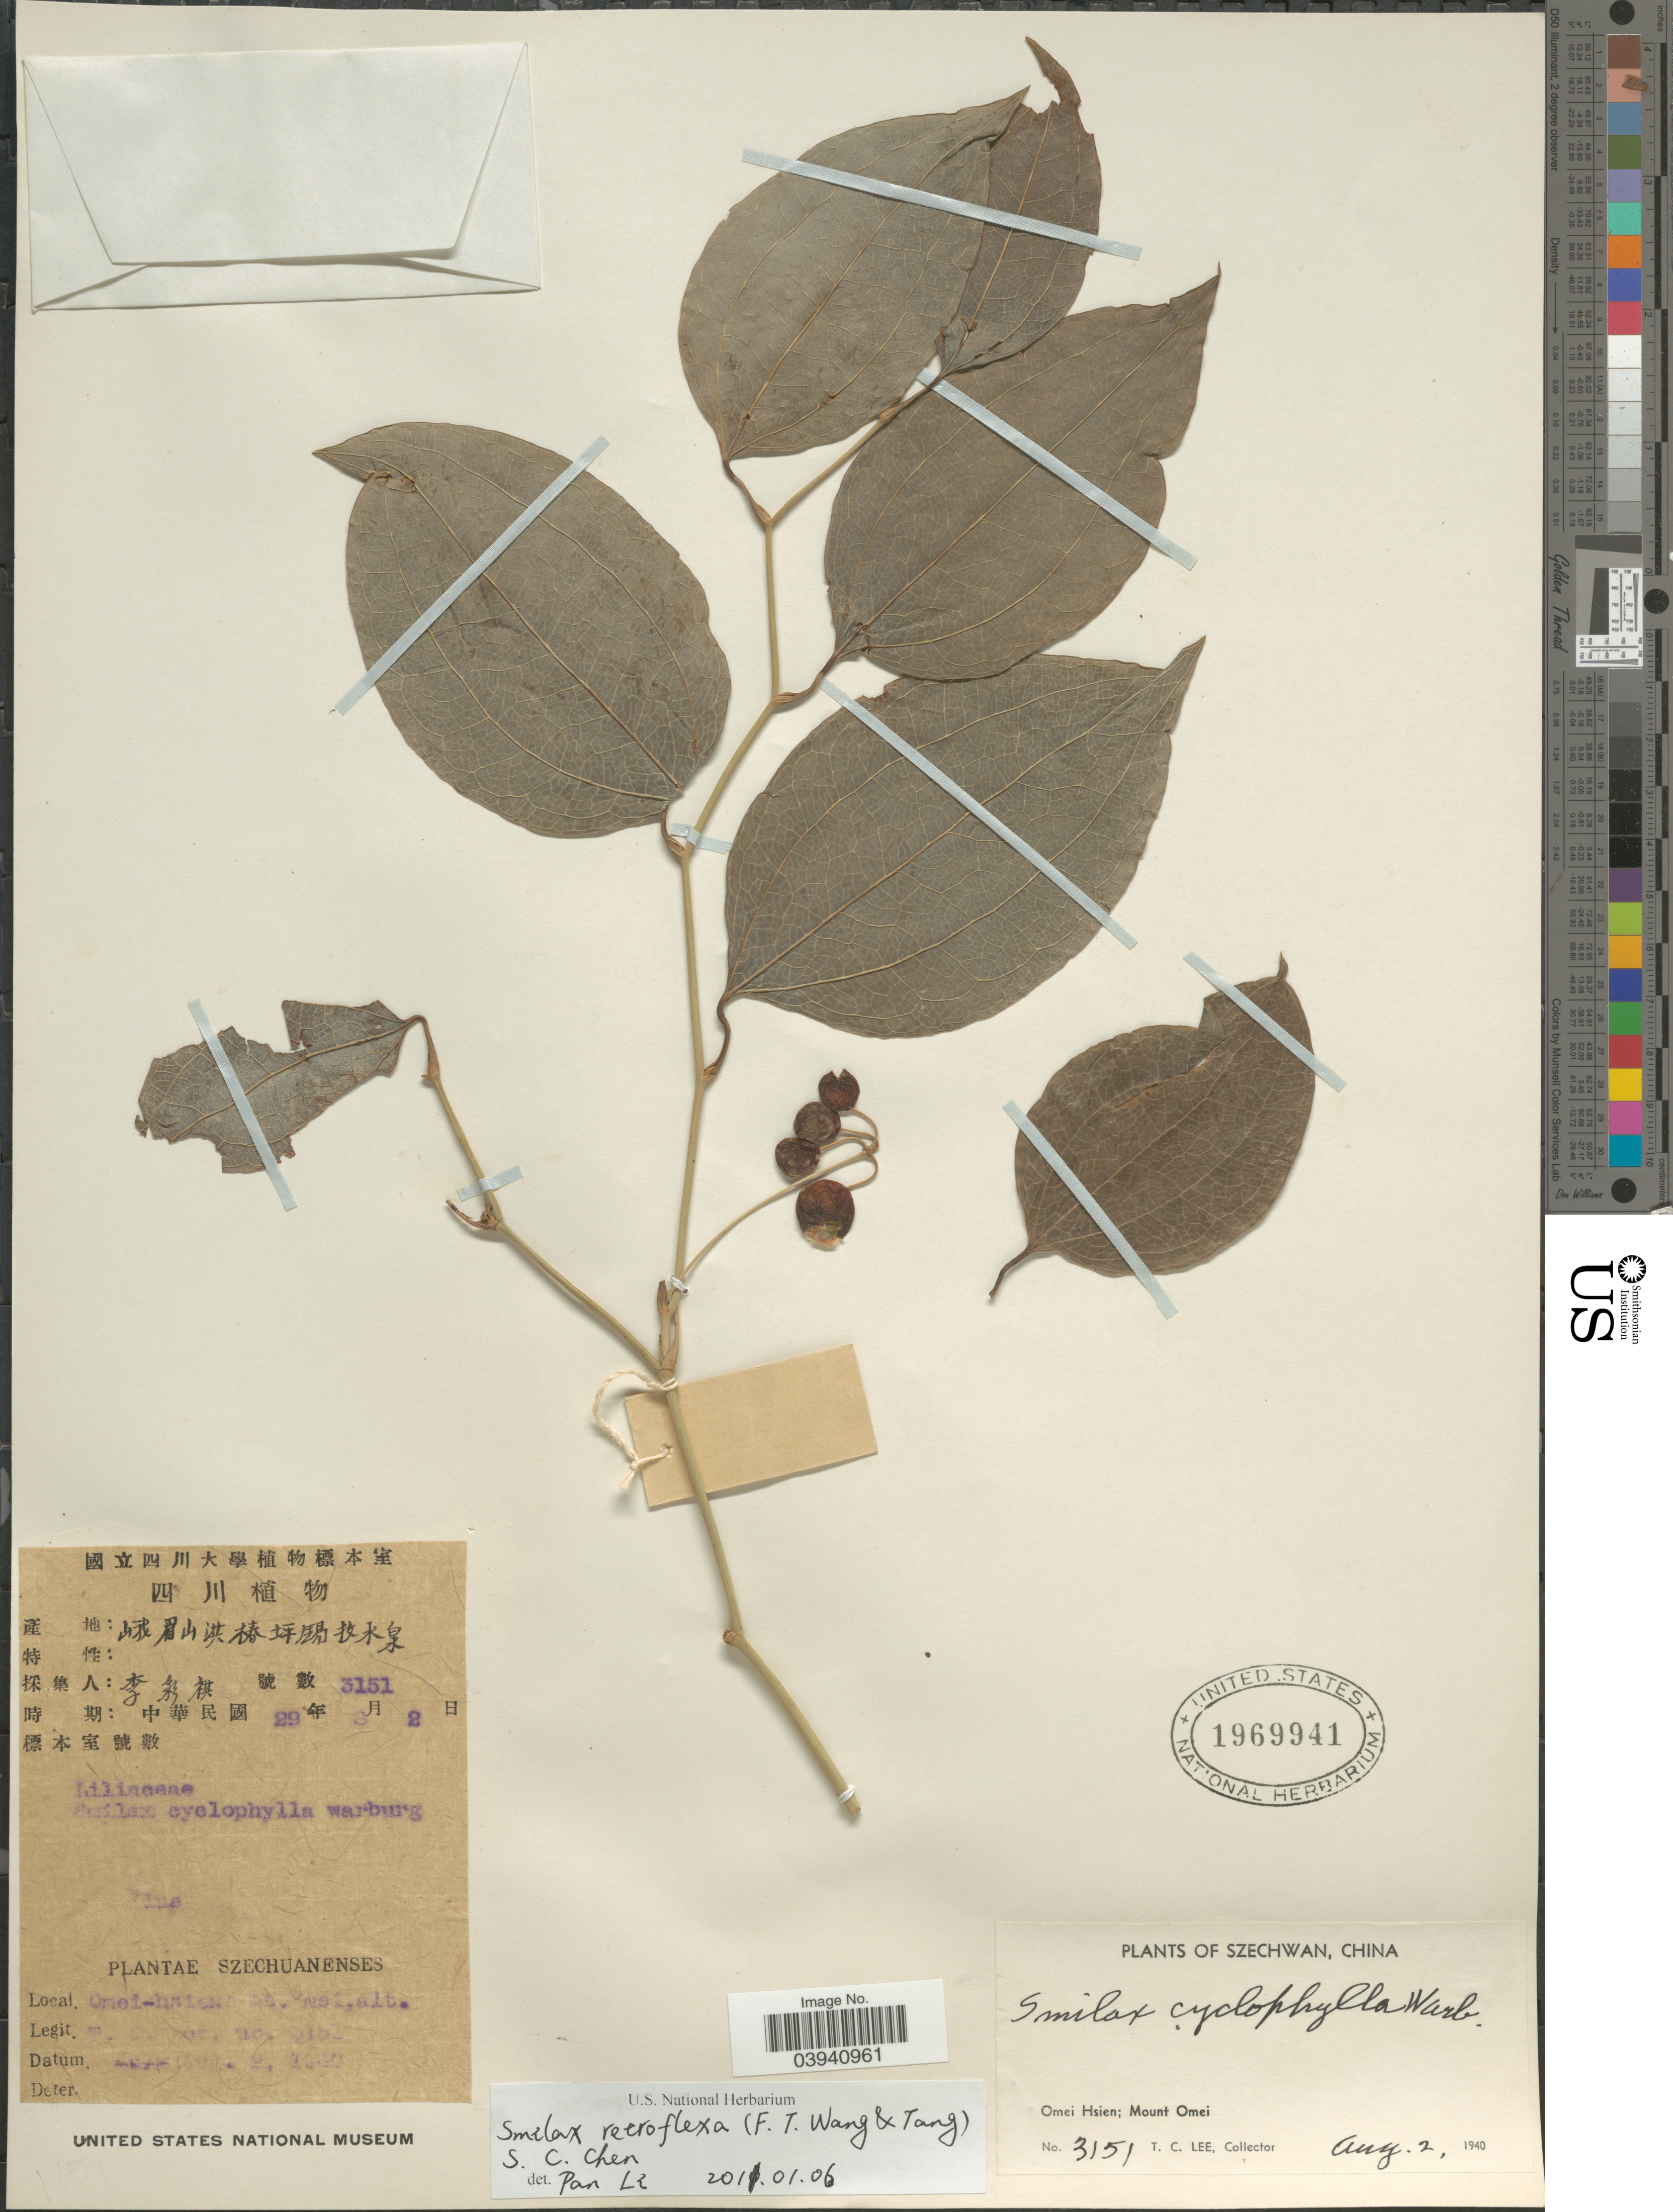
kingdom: Plantae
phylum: Tracheophyta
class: Liliopsida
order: Liliales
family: Smilacaceae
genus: Smilax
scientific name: Smilax retroflexa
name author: (F.T. Wang & Tang) S.C.Chen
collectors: T. Lee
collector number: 3151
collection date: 1940-08-02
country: China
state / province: Sichuan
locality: Szechuanenses. Omei-hsien, Mt. Omei. Szechwan. Omei Hsien; Mount Omei.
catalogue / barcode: US 1969941